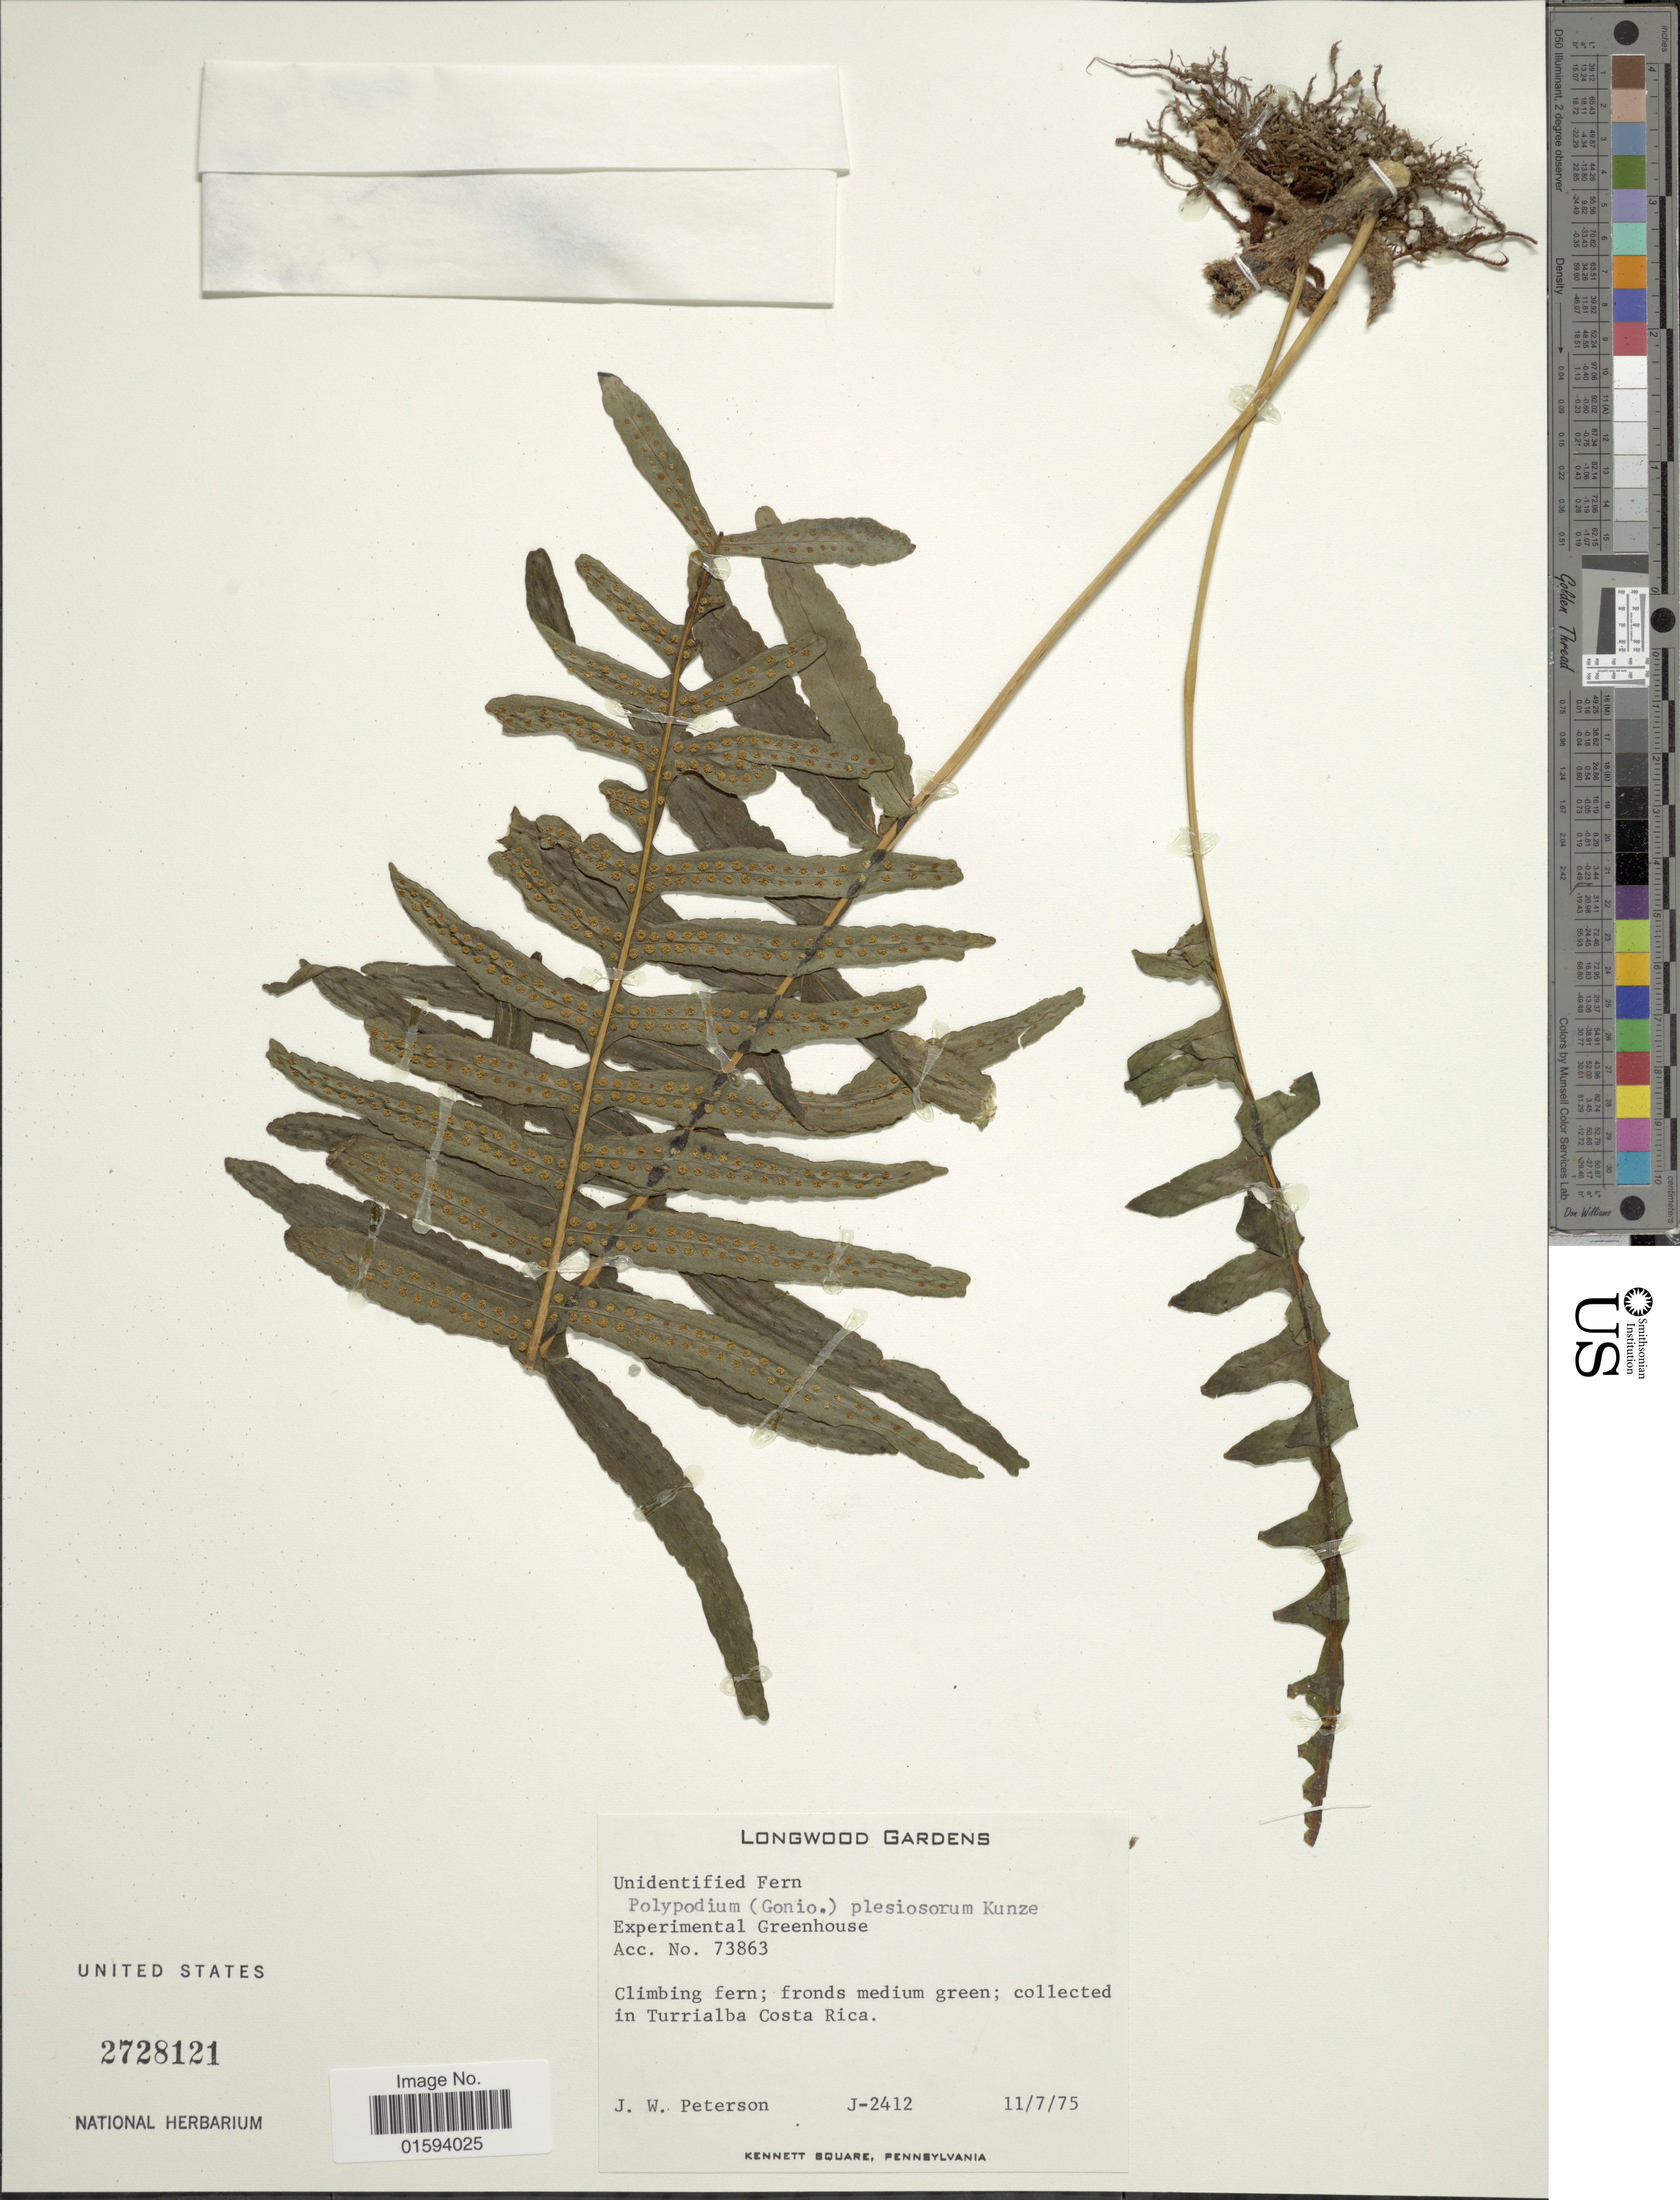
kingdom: Plantae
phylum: Tracheophyta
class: Polypodiopsida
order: Polypodiales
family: Polypodiaceae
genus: Polypodium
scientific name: Polypodium fuscopetiolatum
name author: A.R. Sm.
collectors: J. W. Peterson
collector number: J-2412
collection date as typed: Transcribed d/m/y: 11/7/75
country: United States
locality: Longwood Gardens. Experimental Greenhouse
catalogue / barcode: US 2728121